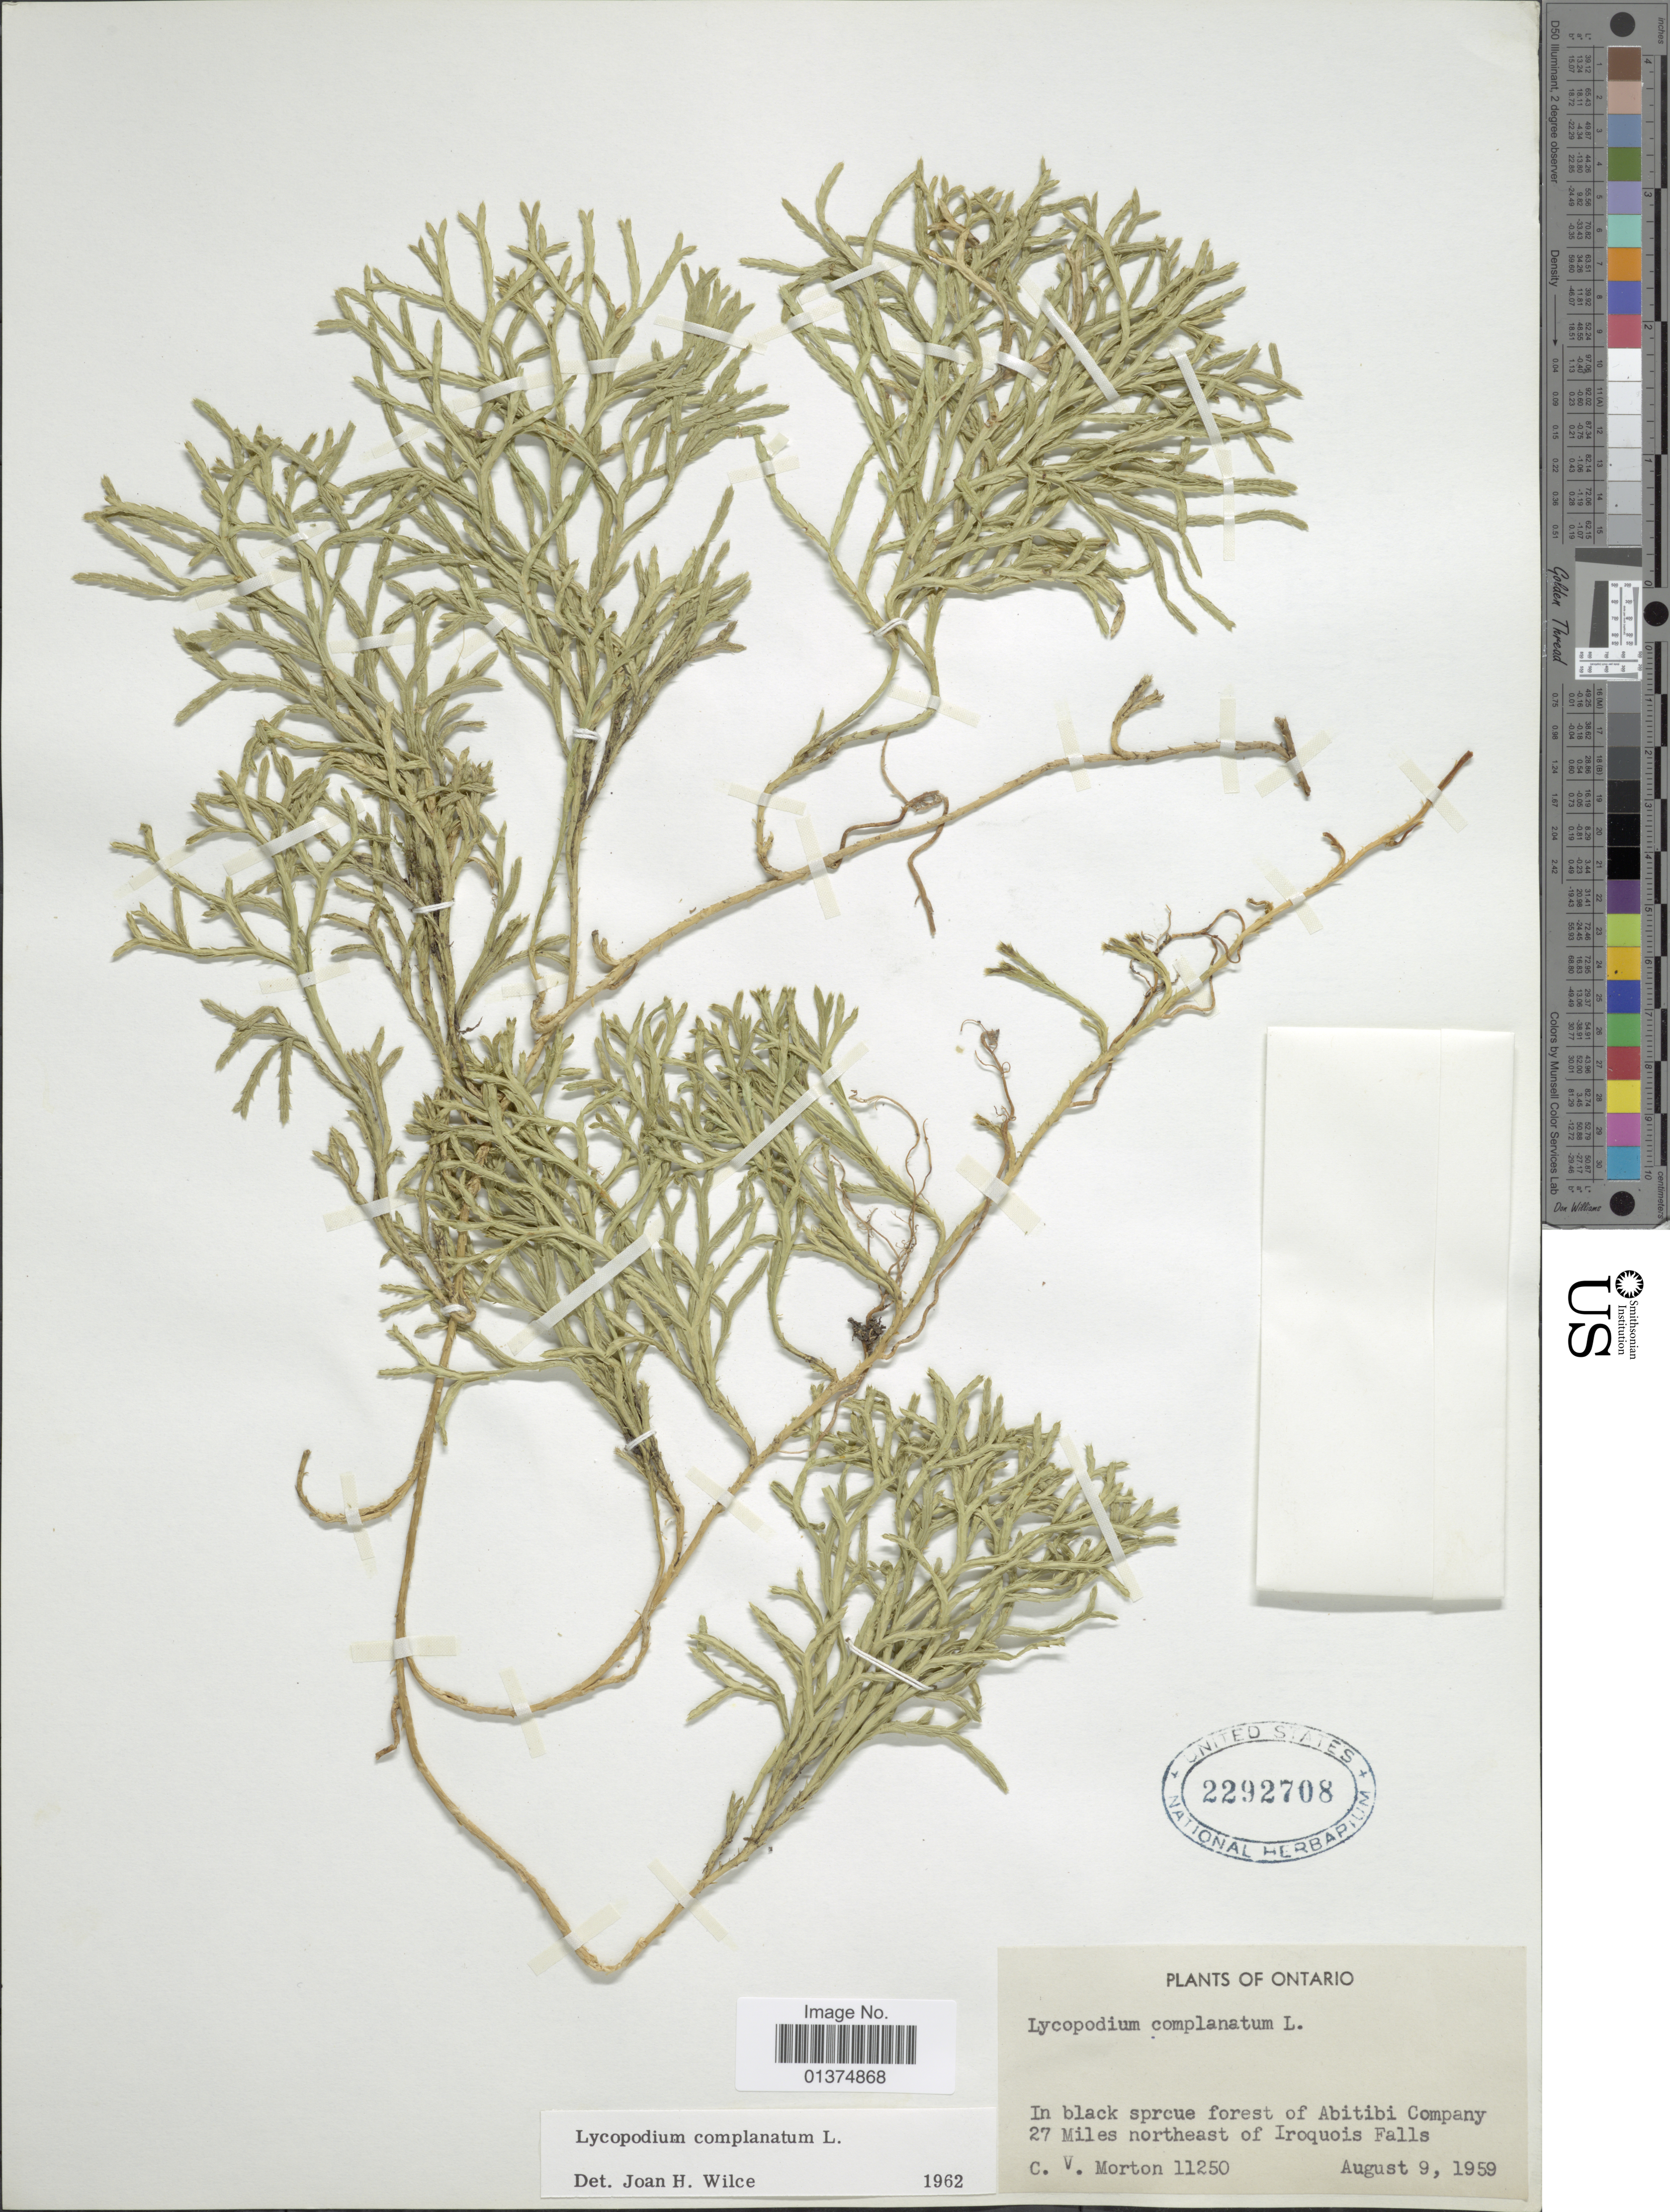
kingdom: Plantae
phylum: Tracheophyta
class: Lycopodiopsida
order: Lycopodiales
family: Lycopodiaceae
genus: Diphasiastrum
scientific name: Diphasiastrum complanatum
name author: (L.) Holub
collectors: C. V. Morton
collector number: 11250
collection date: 1959-08-09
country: Canada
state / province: Ontario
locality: In black sprcue forest of Abitibi Company 27 Miles northeast of Iroquois Falls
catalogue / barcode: US 2292708